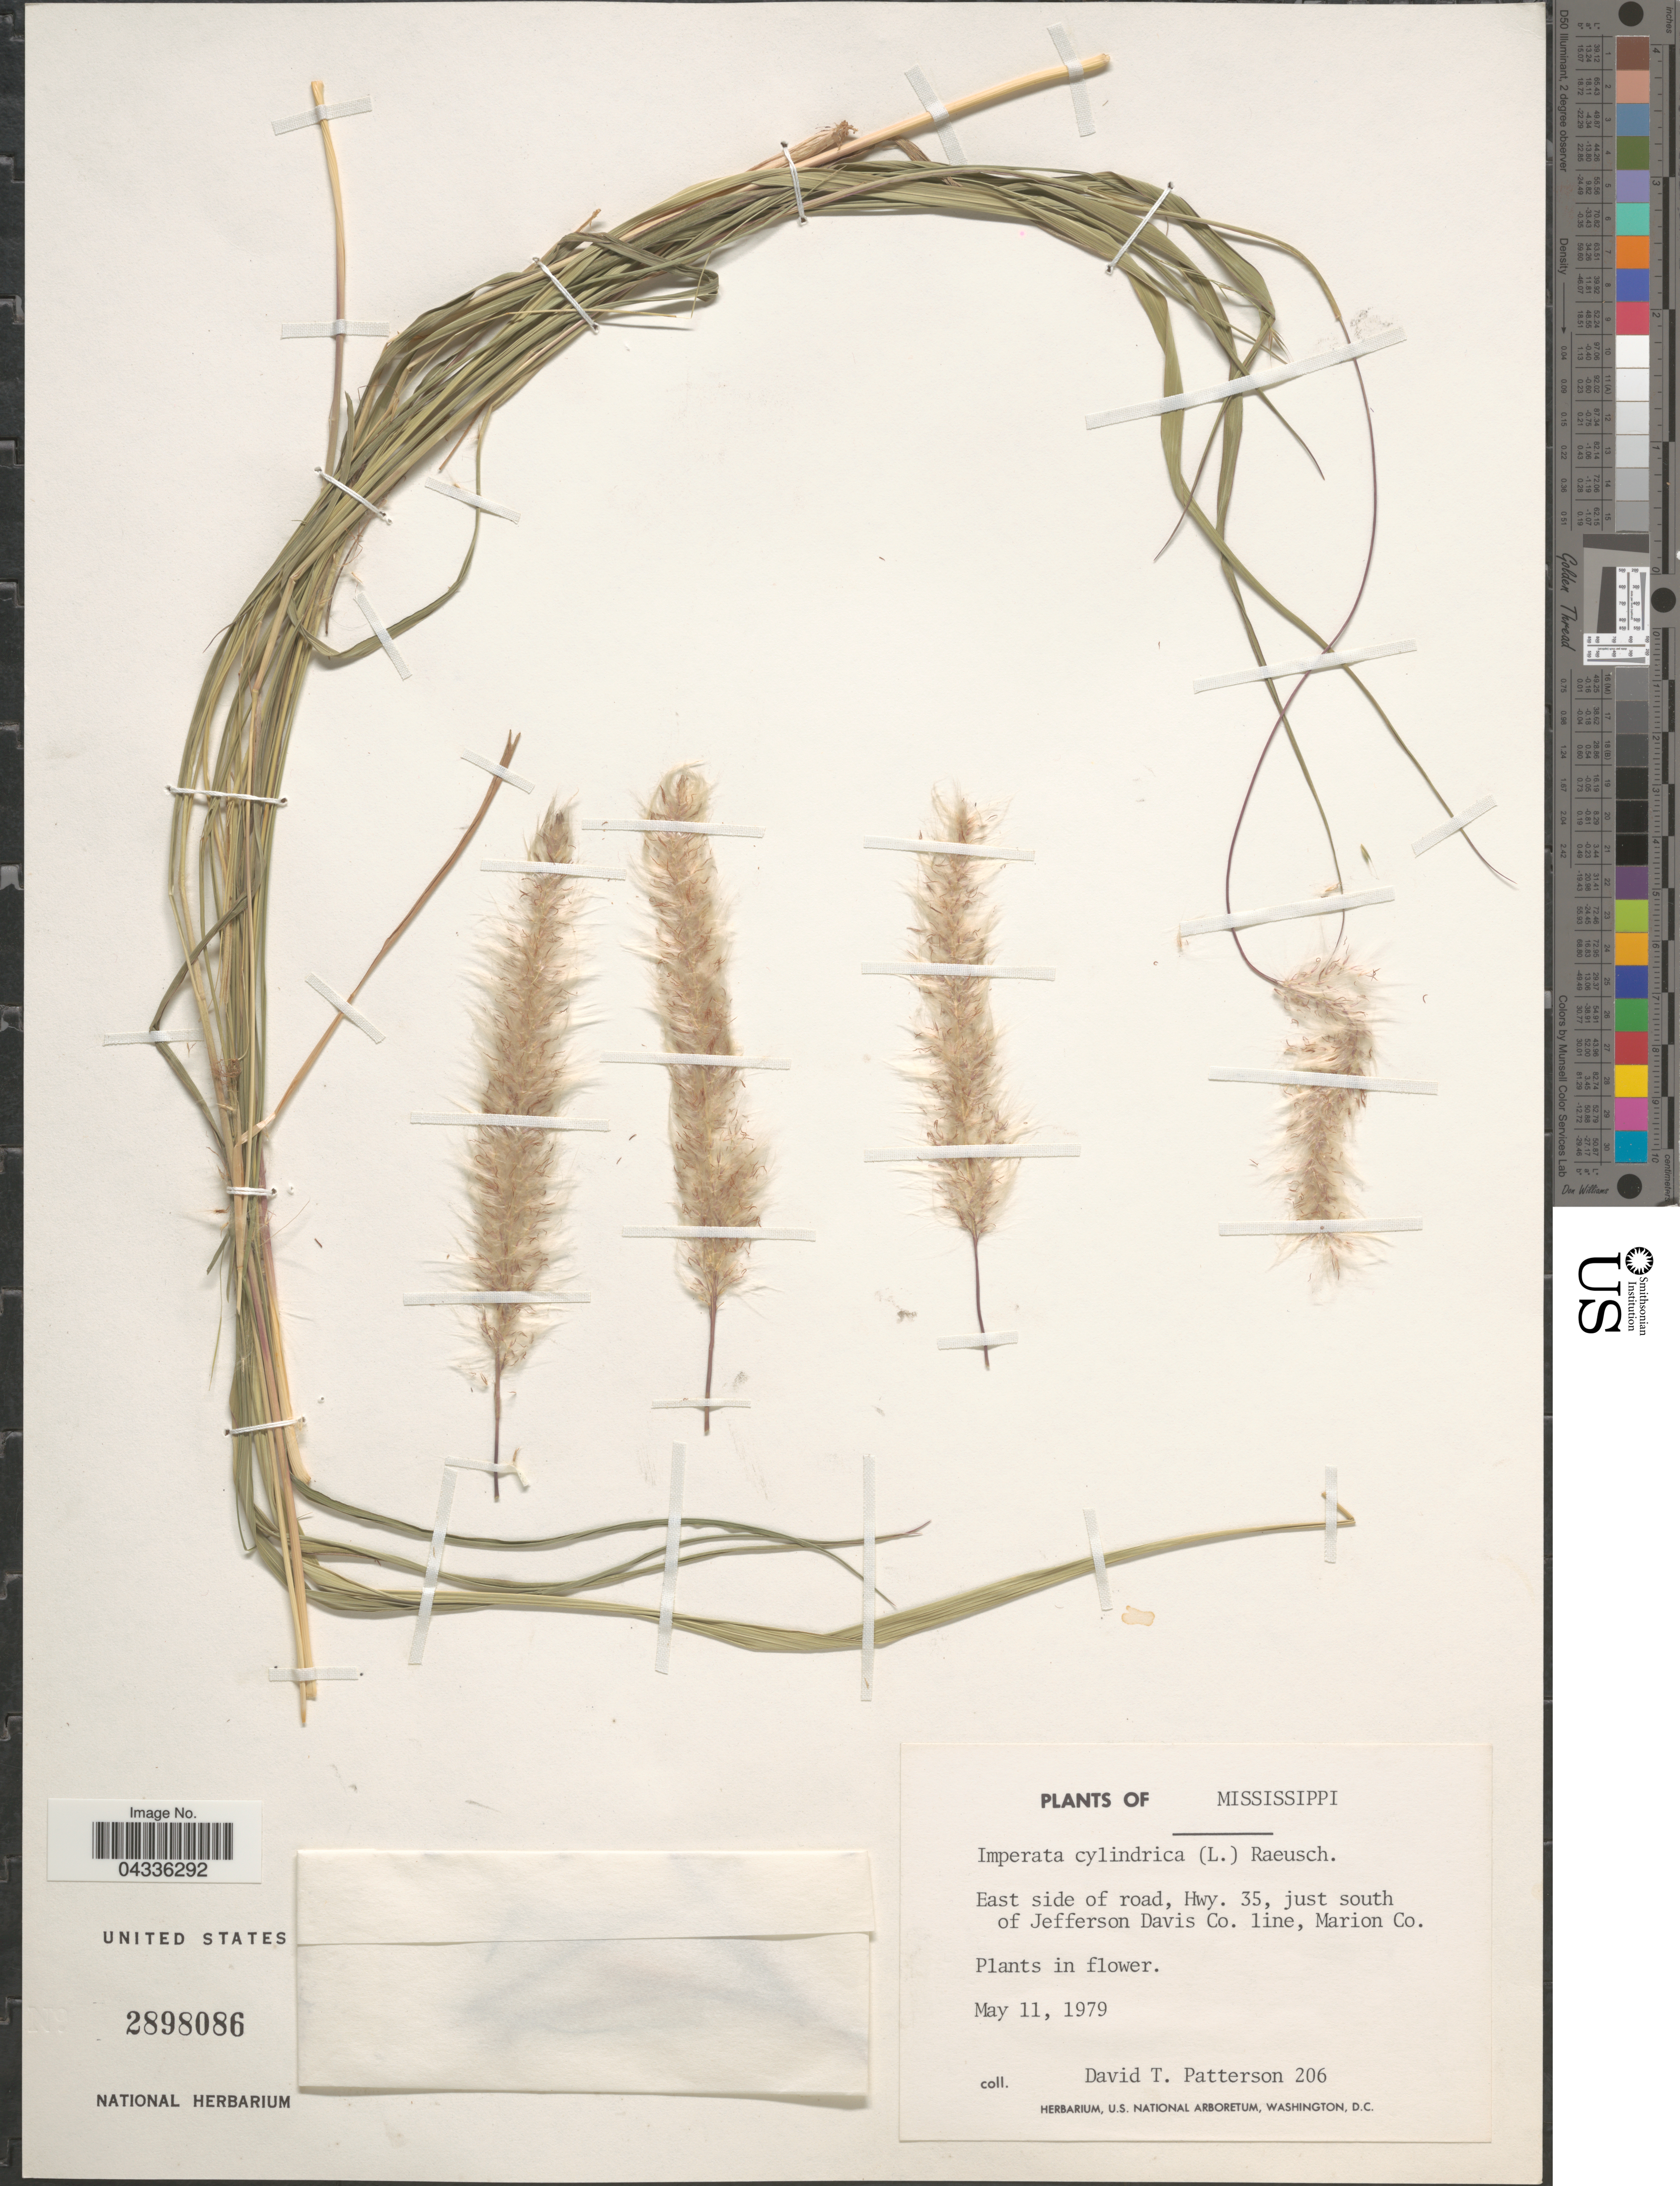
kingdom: Plantae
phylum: Tracheophyta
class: Liliopsida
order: Poales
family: Poaceae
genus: Imperata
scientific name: Imperata cylindrica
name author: (L.) P. Beauv.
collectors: D. Patterson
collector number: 206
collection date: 1979-05-11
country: United States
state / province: Mississippi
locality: East side of road, Hwy. 35, just south of Jefferson Davis Co. line, Marion Co.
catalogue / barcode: US 2898086